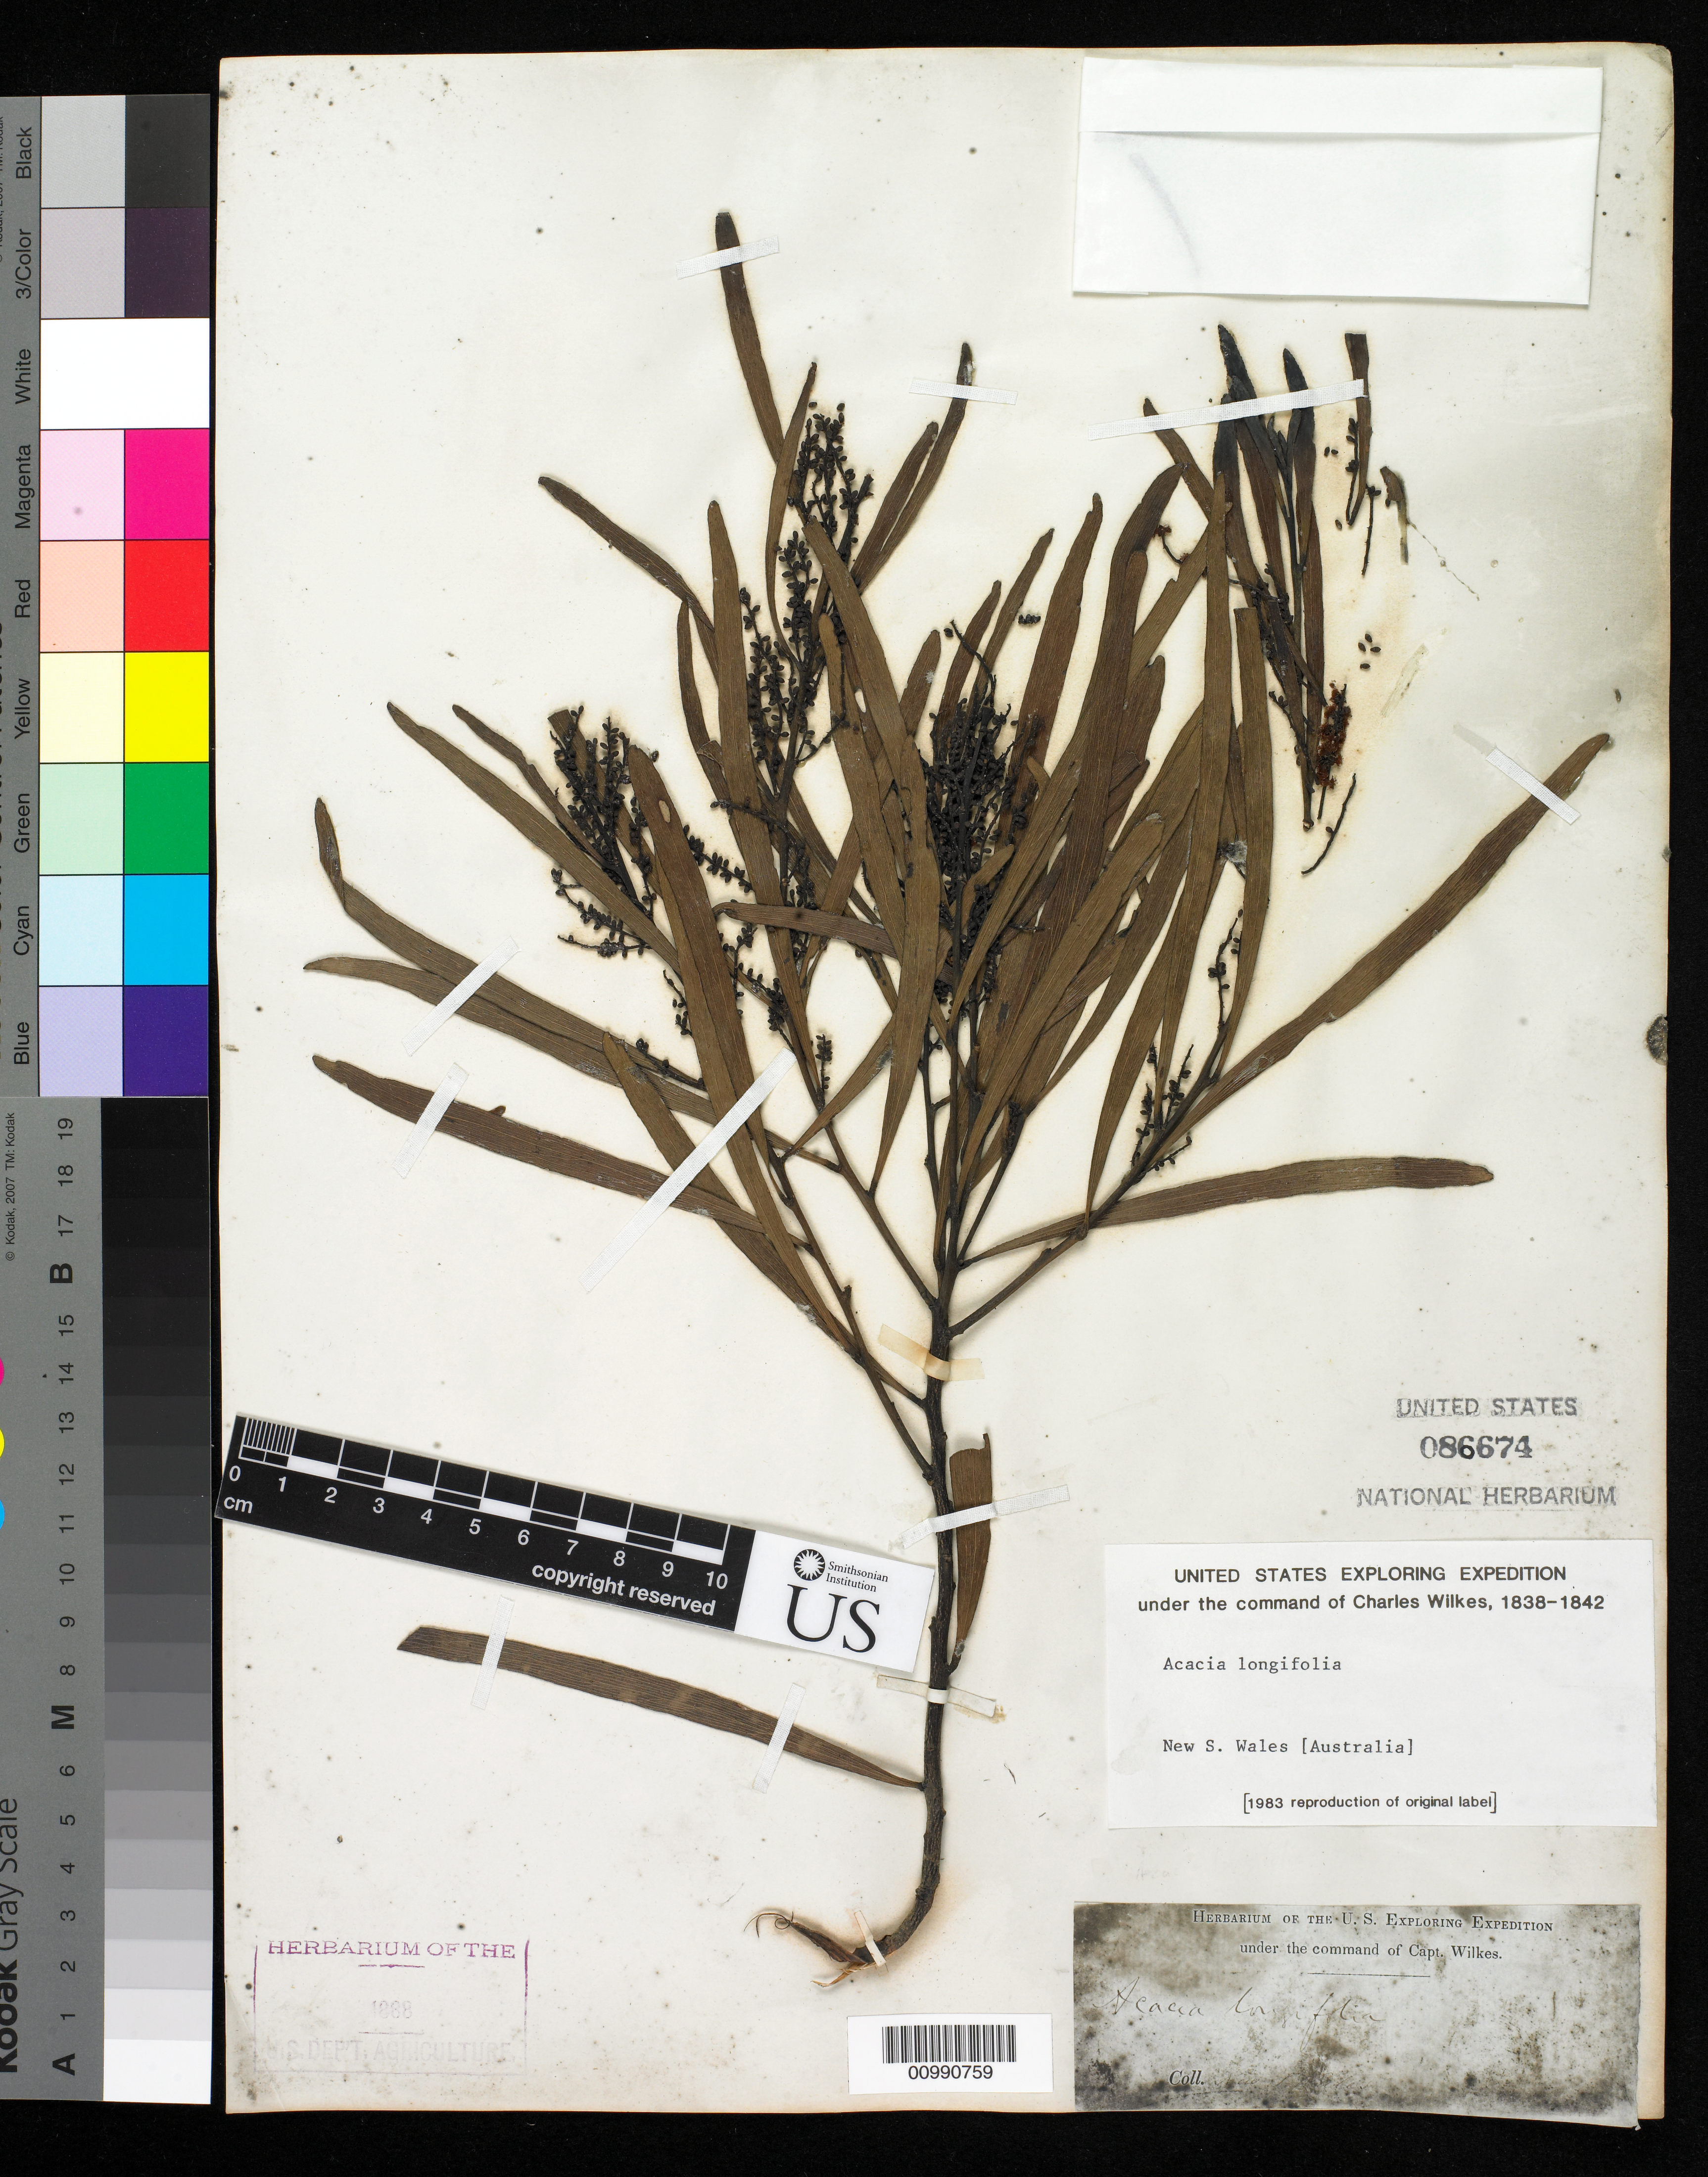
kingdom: Plantae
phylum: Tracheophyta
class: Magnoliopsida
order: Fabales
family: Fabaceae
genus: Acacia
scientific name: Acacia longifolia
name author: (Andrews) Willd.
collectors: Wilkes Explor. Exped.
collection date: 1838/1842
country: Australia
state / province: New South Wales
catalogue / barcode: US 86674